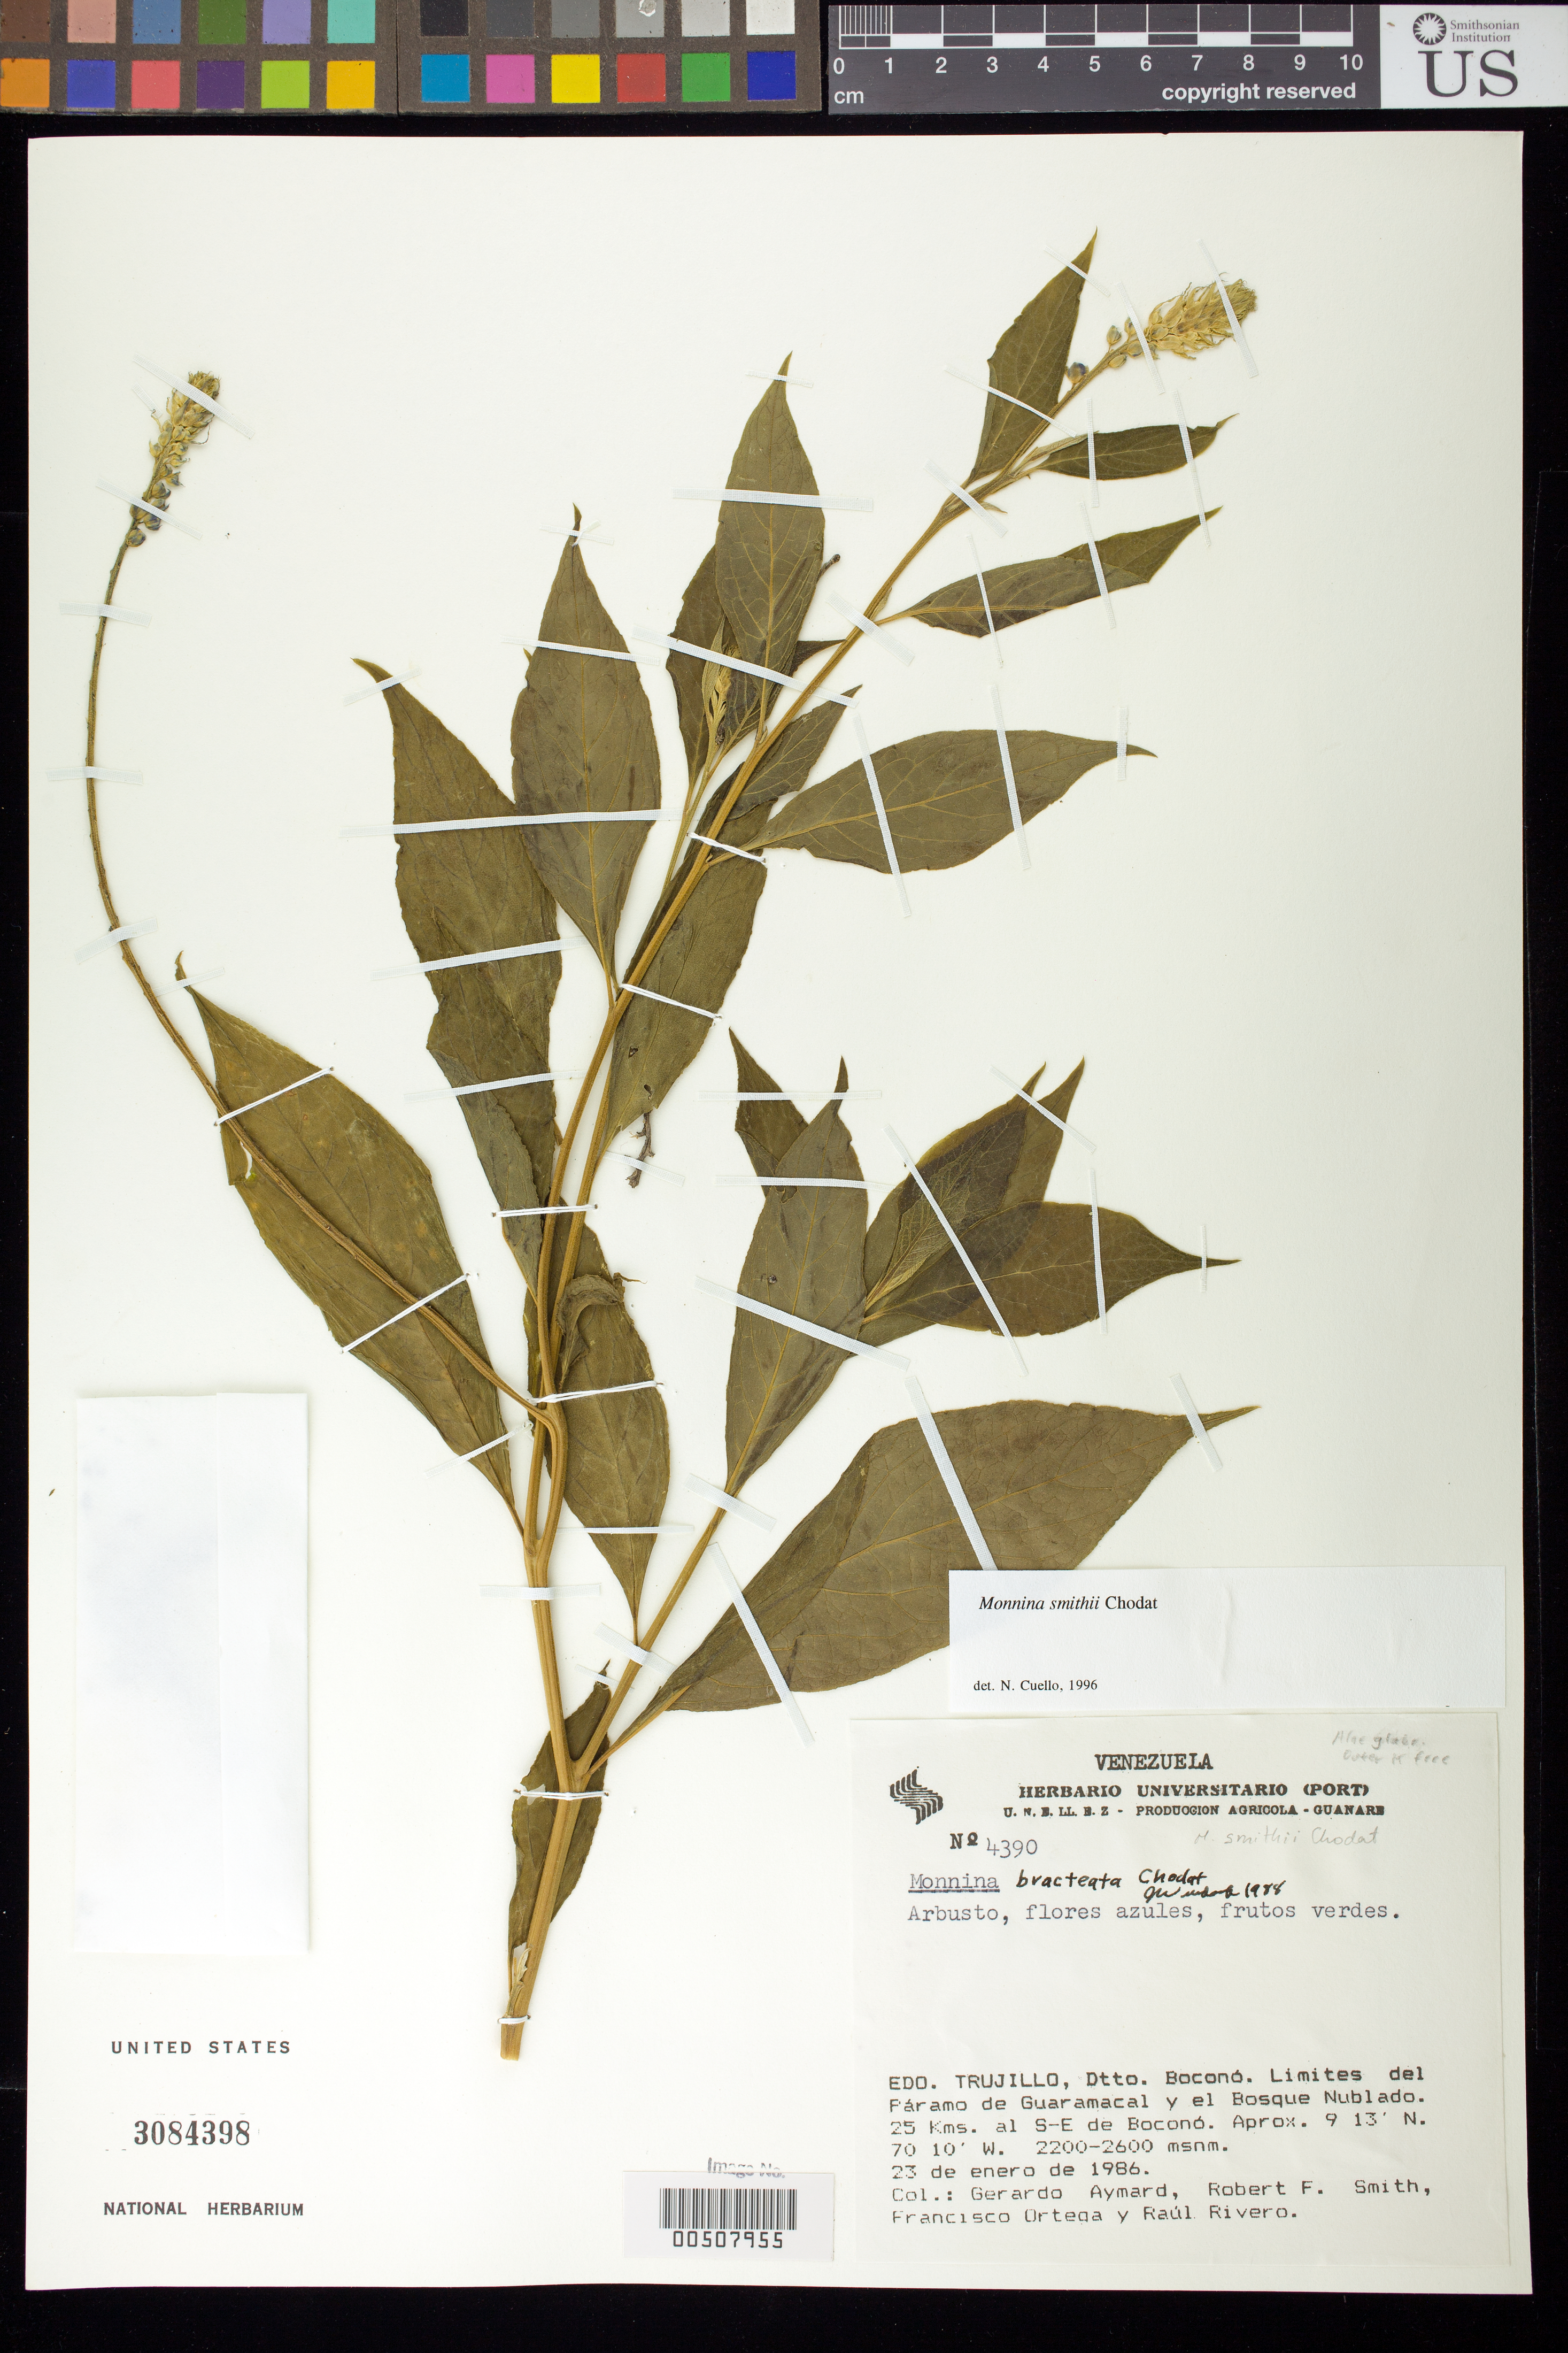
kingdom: Plantae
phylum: Tracheophyta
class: Magnoliopsida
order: Fabales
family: Polygalaceae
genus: Monnina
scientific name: Monnina smithii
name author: Chodat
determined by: Cuello, Nidia L.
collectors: G. A. Aymard, R. Smith, F. J. Ortega & R. Rivero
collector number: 4390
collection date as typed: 23 Jan 1986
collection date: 1986-01-23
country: Venezuela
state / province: Trujillo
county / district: Boconó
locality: Limites del Páramo de Guaramacal y el bosque nublado, 25 km al S-E de Boconó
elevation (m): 2200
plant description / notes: PORT, US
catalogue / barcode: US 3084398